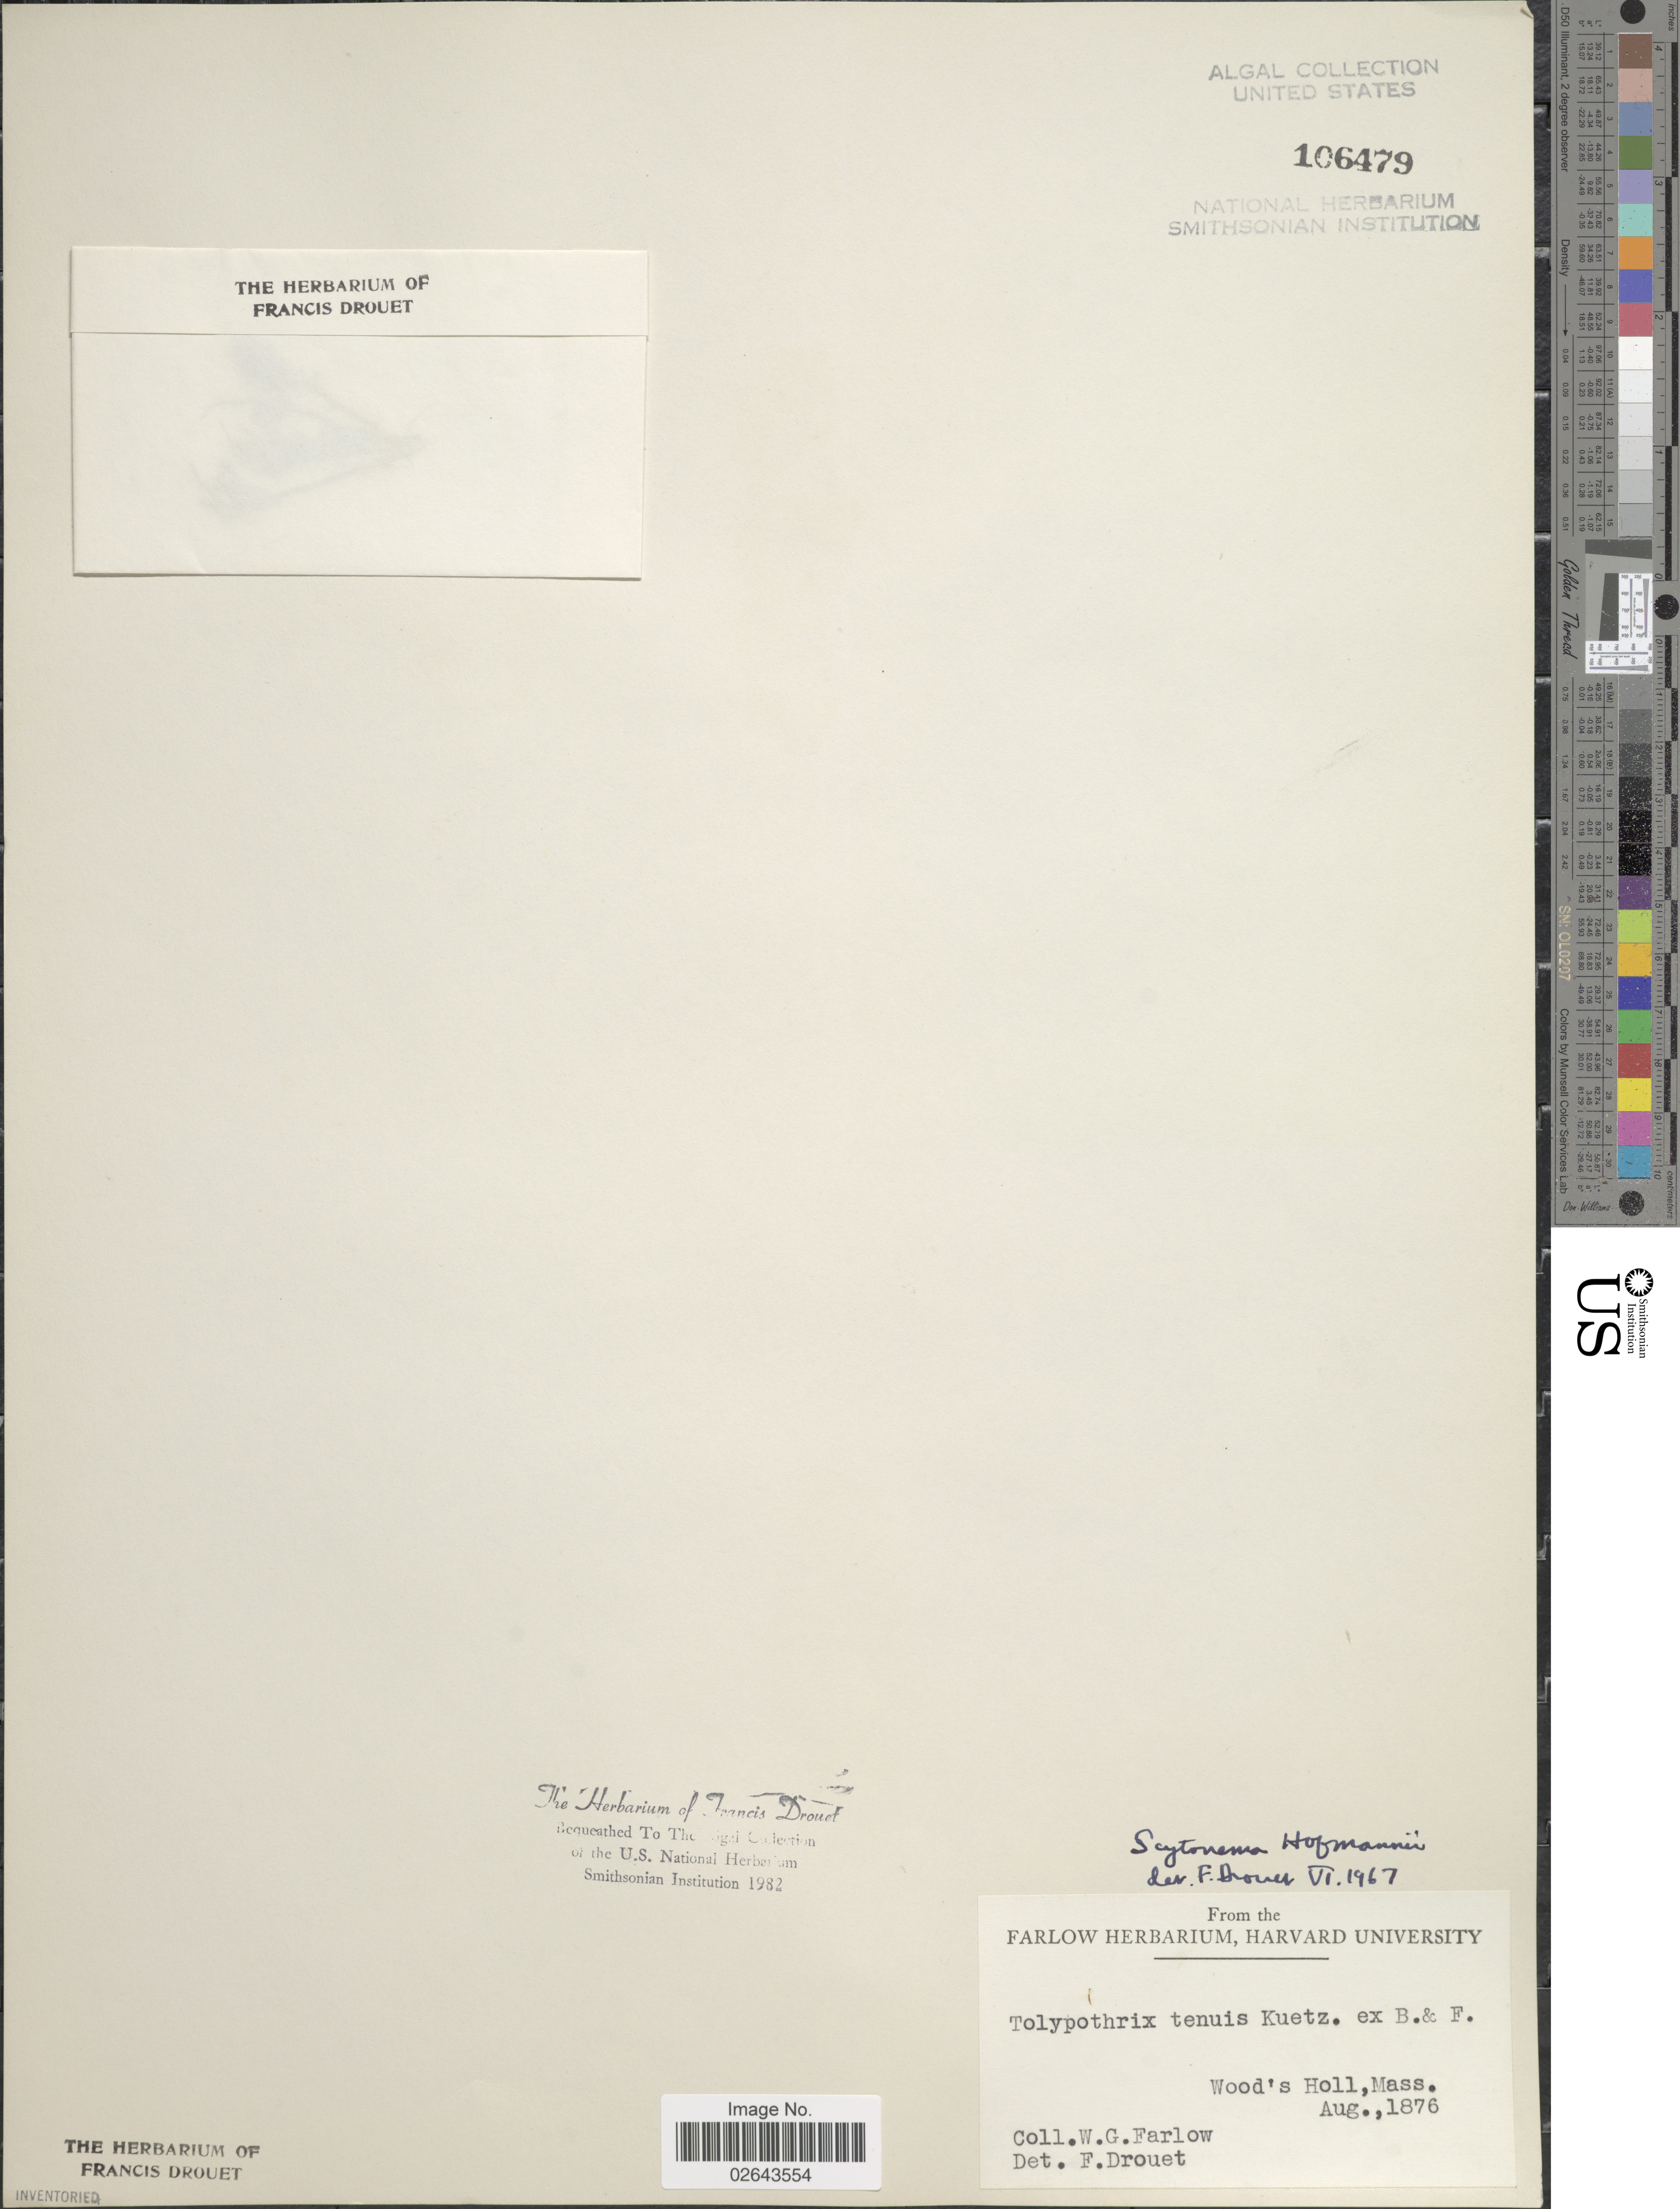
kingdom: Bacteria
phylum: Cyanobacteria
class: Cyanobacteriia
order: Cyanobacteriales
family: Scytonemataceae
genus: Scytonema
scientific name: Scytonema hofmannii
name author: C. Agardh ex Bornet & Flahault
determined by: Drouet, F. E.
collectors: W. G. Farlow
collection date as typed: Aug 1876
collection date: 1876-08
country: United States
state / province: Massachusetts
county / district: Barnstable County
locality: Woods Hole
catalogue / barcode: US 106479